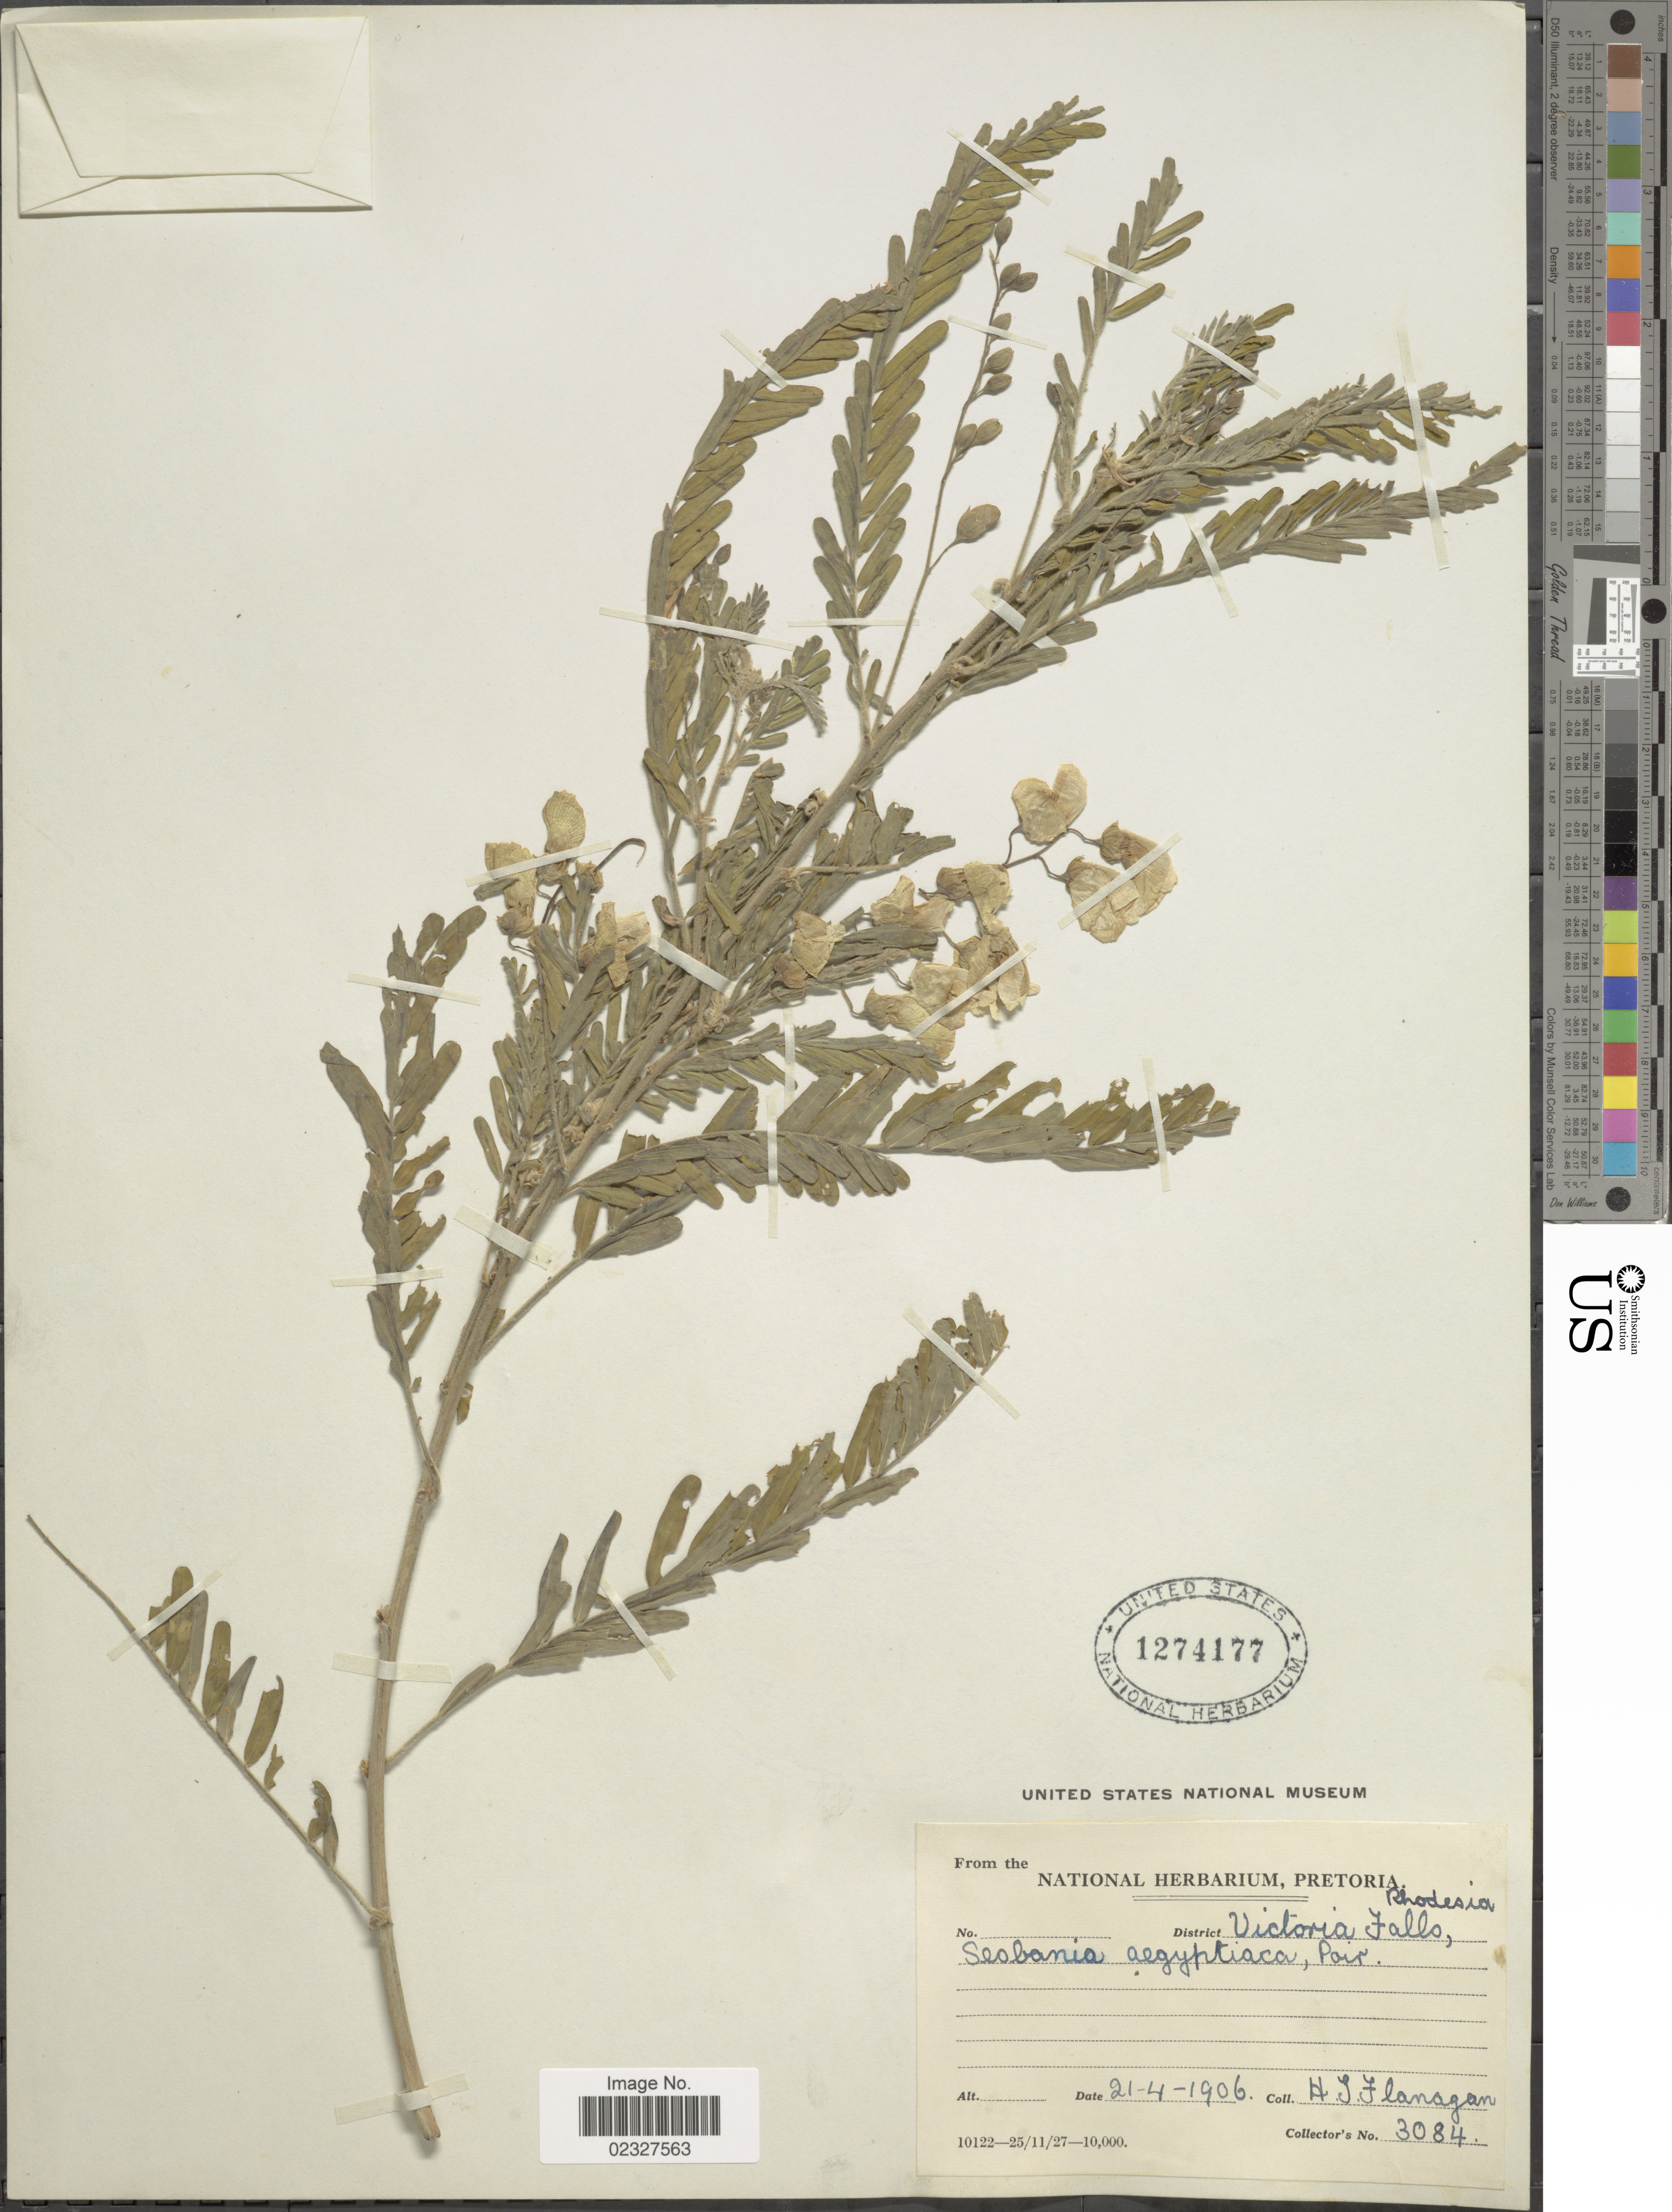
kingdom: Plantae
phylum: Tracheophyta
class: Magnoliopsida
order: Fabales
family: Fabaceae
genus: Sesbania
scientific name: Sesbania sesban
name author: (L.) Merr.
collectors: H. Flanagan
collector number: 3084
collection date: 1906-04-21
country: Zimbabwe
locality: District Victoria Falls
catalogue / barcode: US 1274177